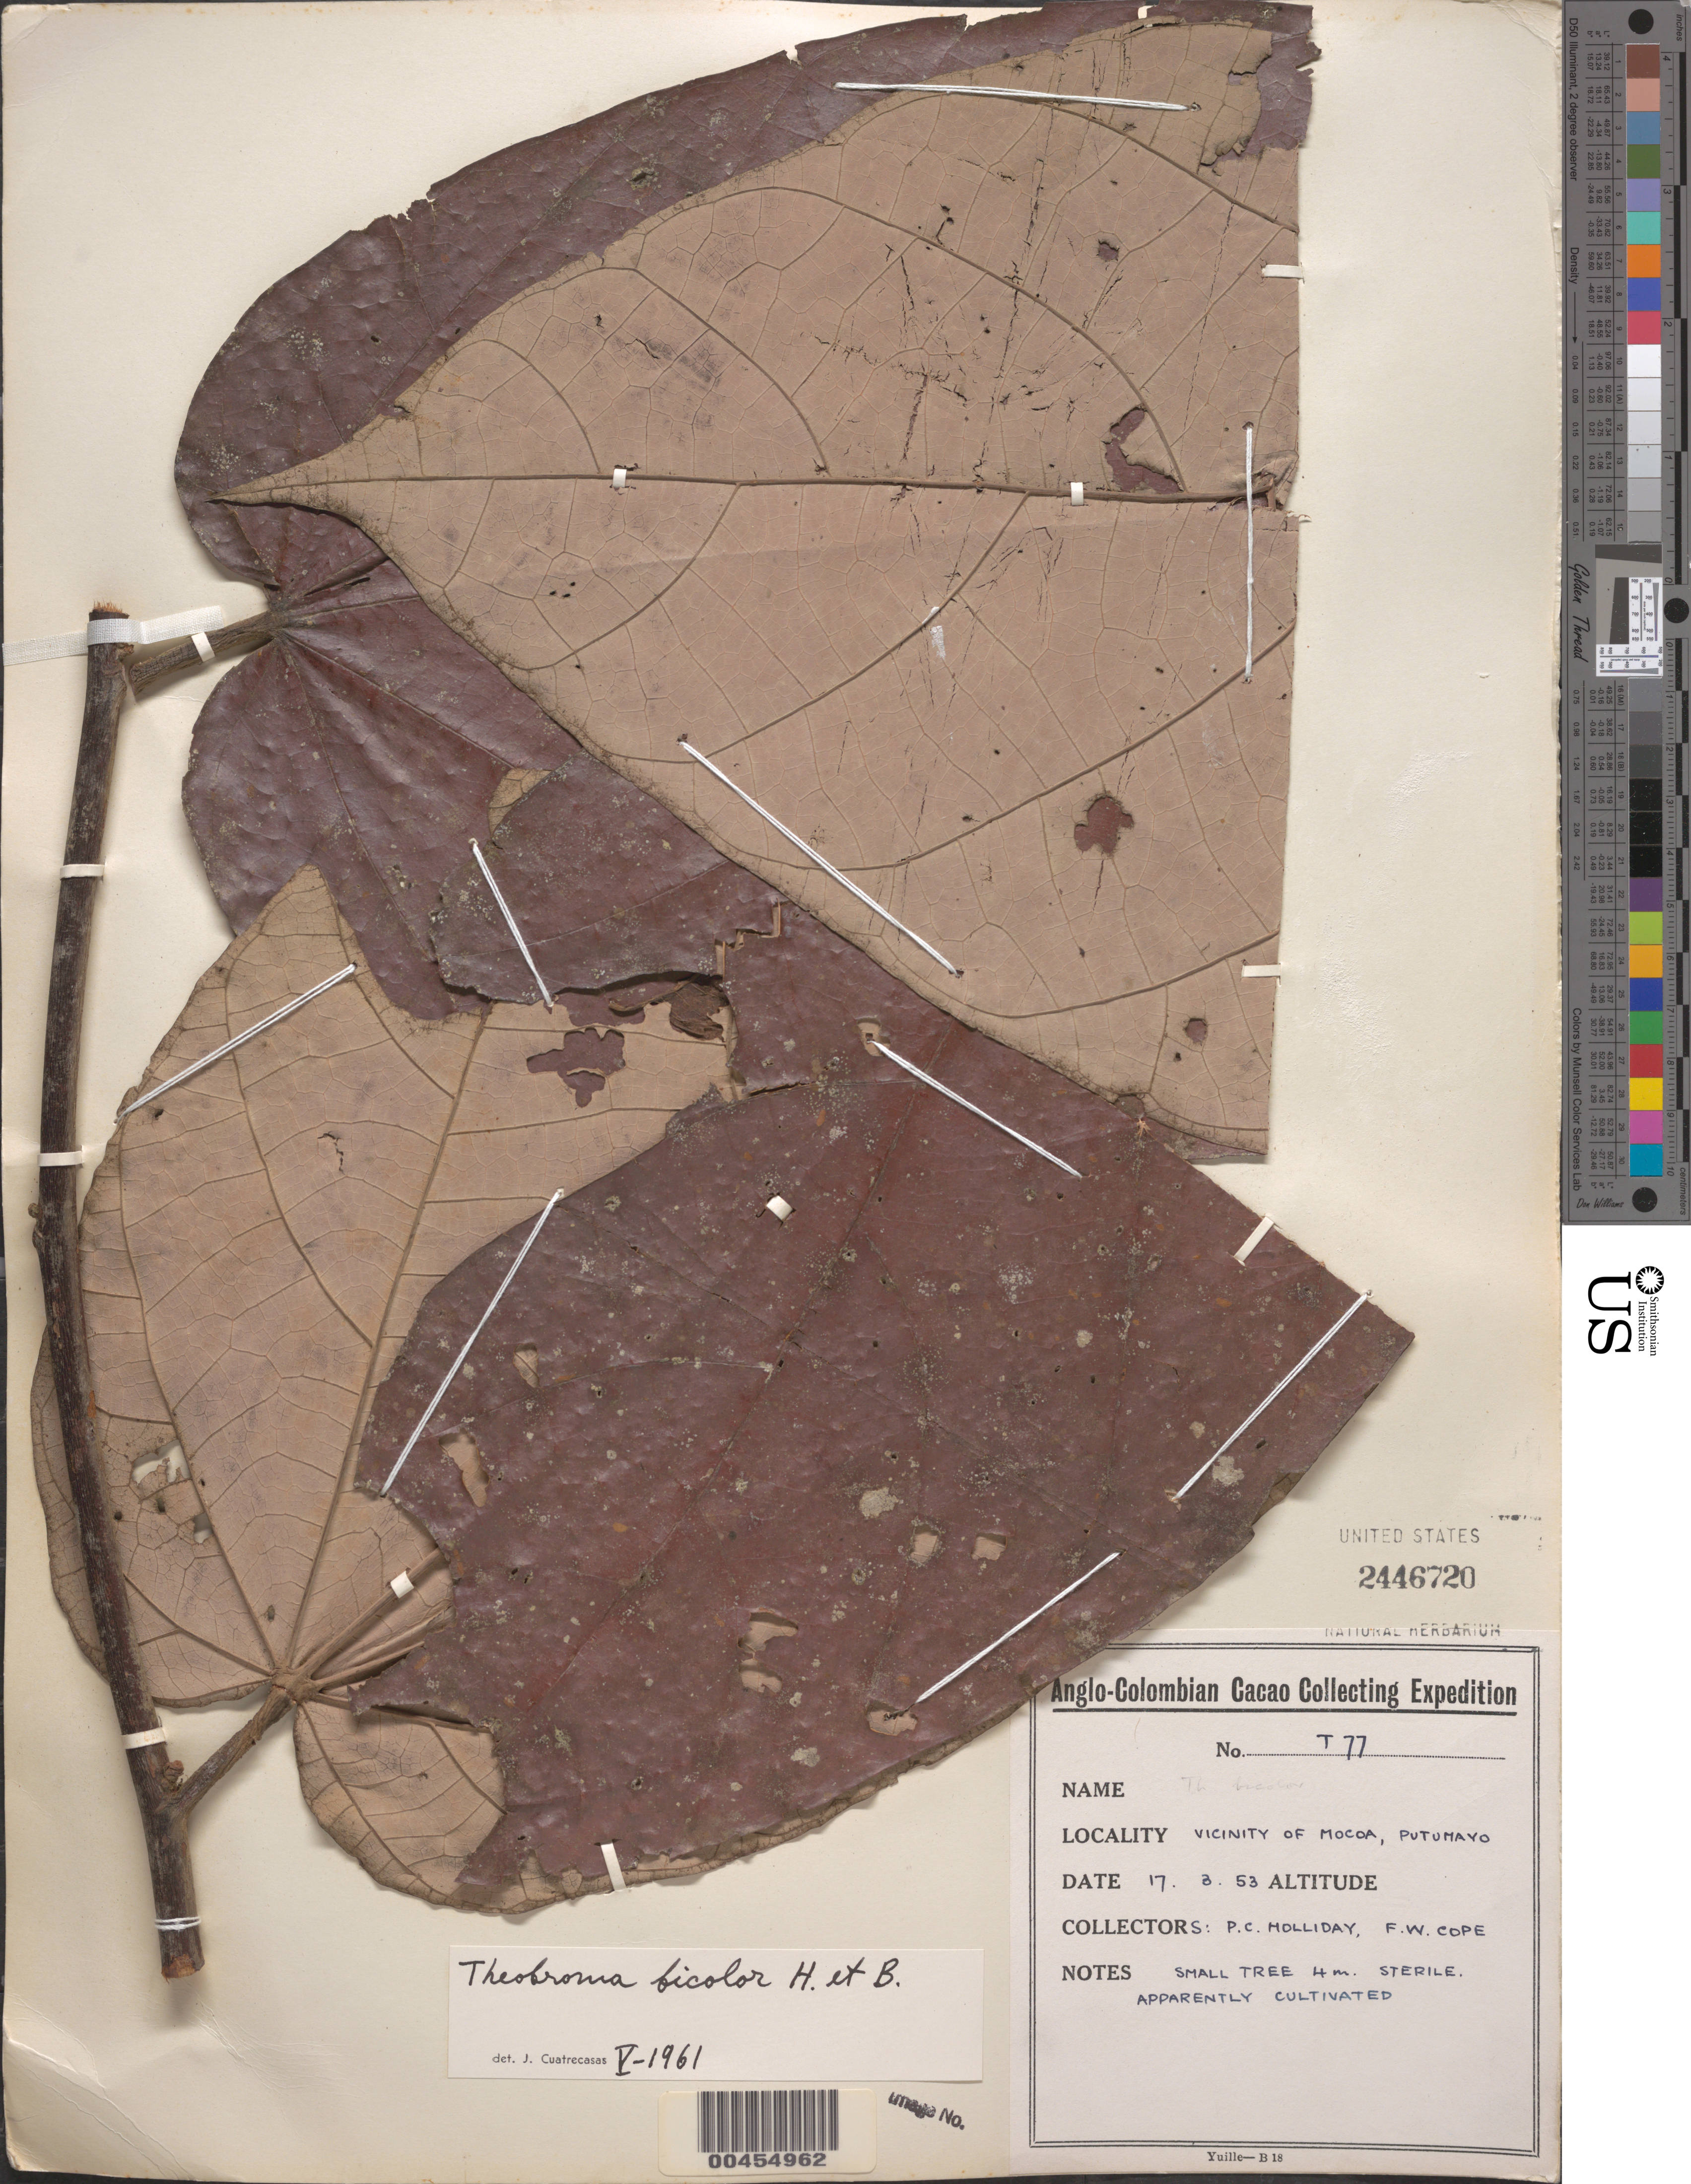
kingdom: Plantae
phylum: Tracheophyta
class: Magnoliopsida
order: Malvales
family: Malvaceae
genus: Theobroma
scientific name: Theobroma bicolor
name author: Bonpl.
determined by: Dorr, L. J., (BOT), Smithsonian Institution - National Museum of Natural History (UNITED STATES)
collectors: P. C. Holliday & F. Cope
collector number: T77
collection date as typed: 17 Mar 1953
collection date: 1953-03-17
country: Colombia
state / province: Putumayo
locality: Mocoa, vicinity of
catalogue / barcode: US 2446720